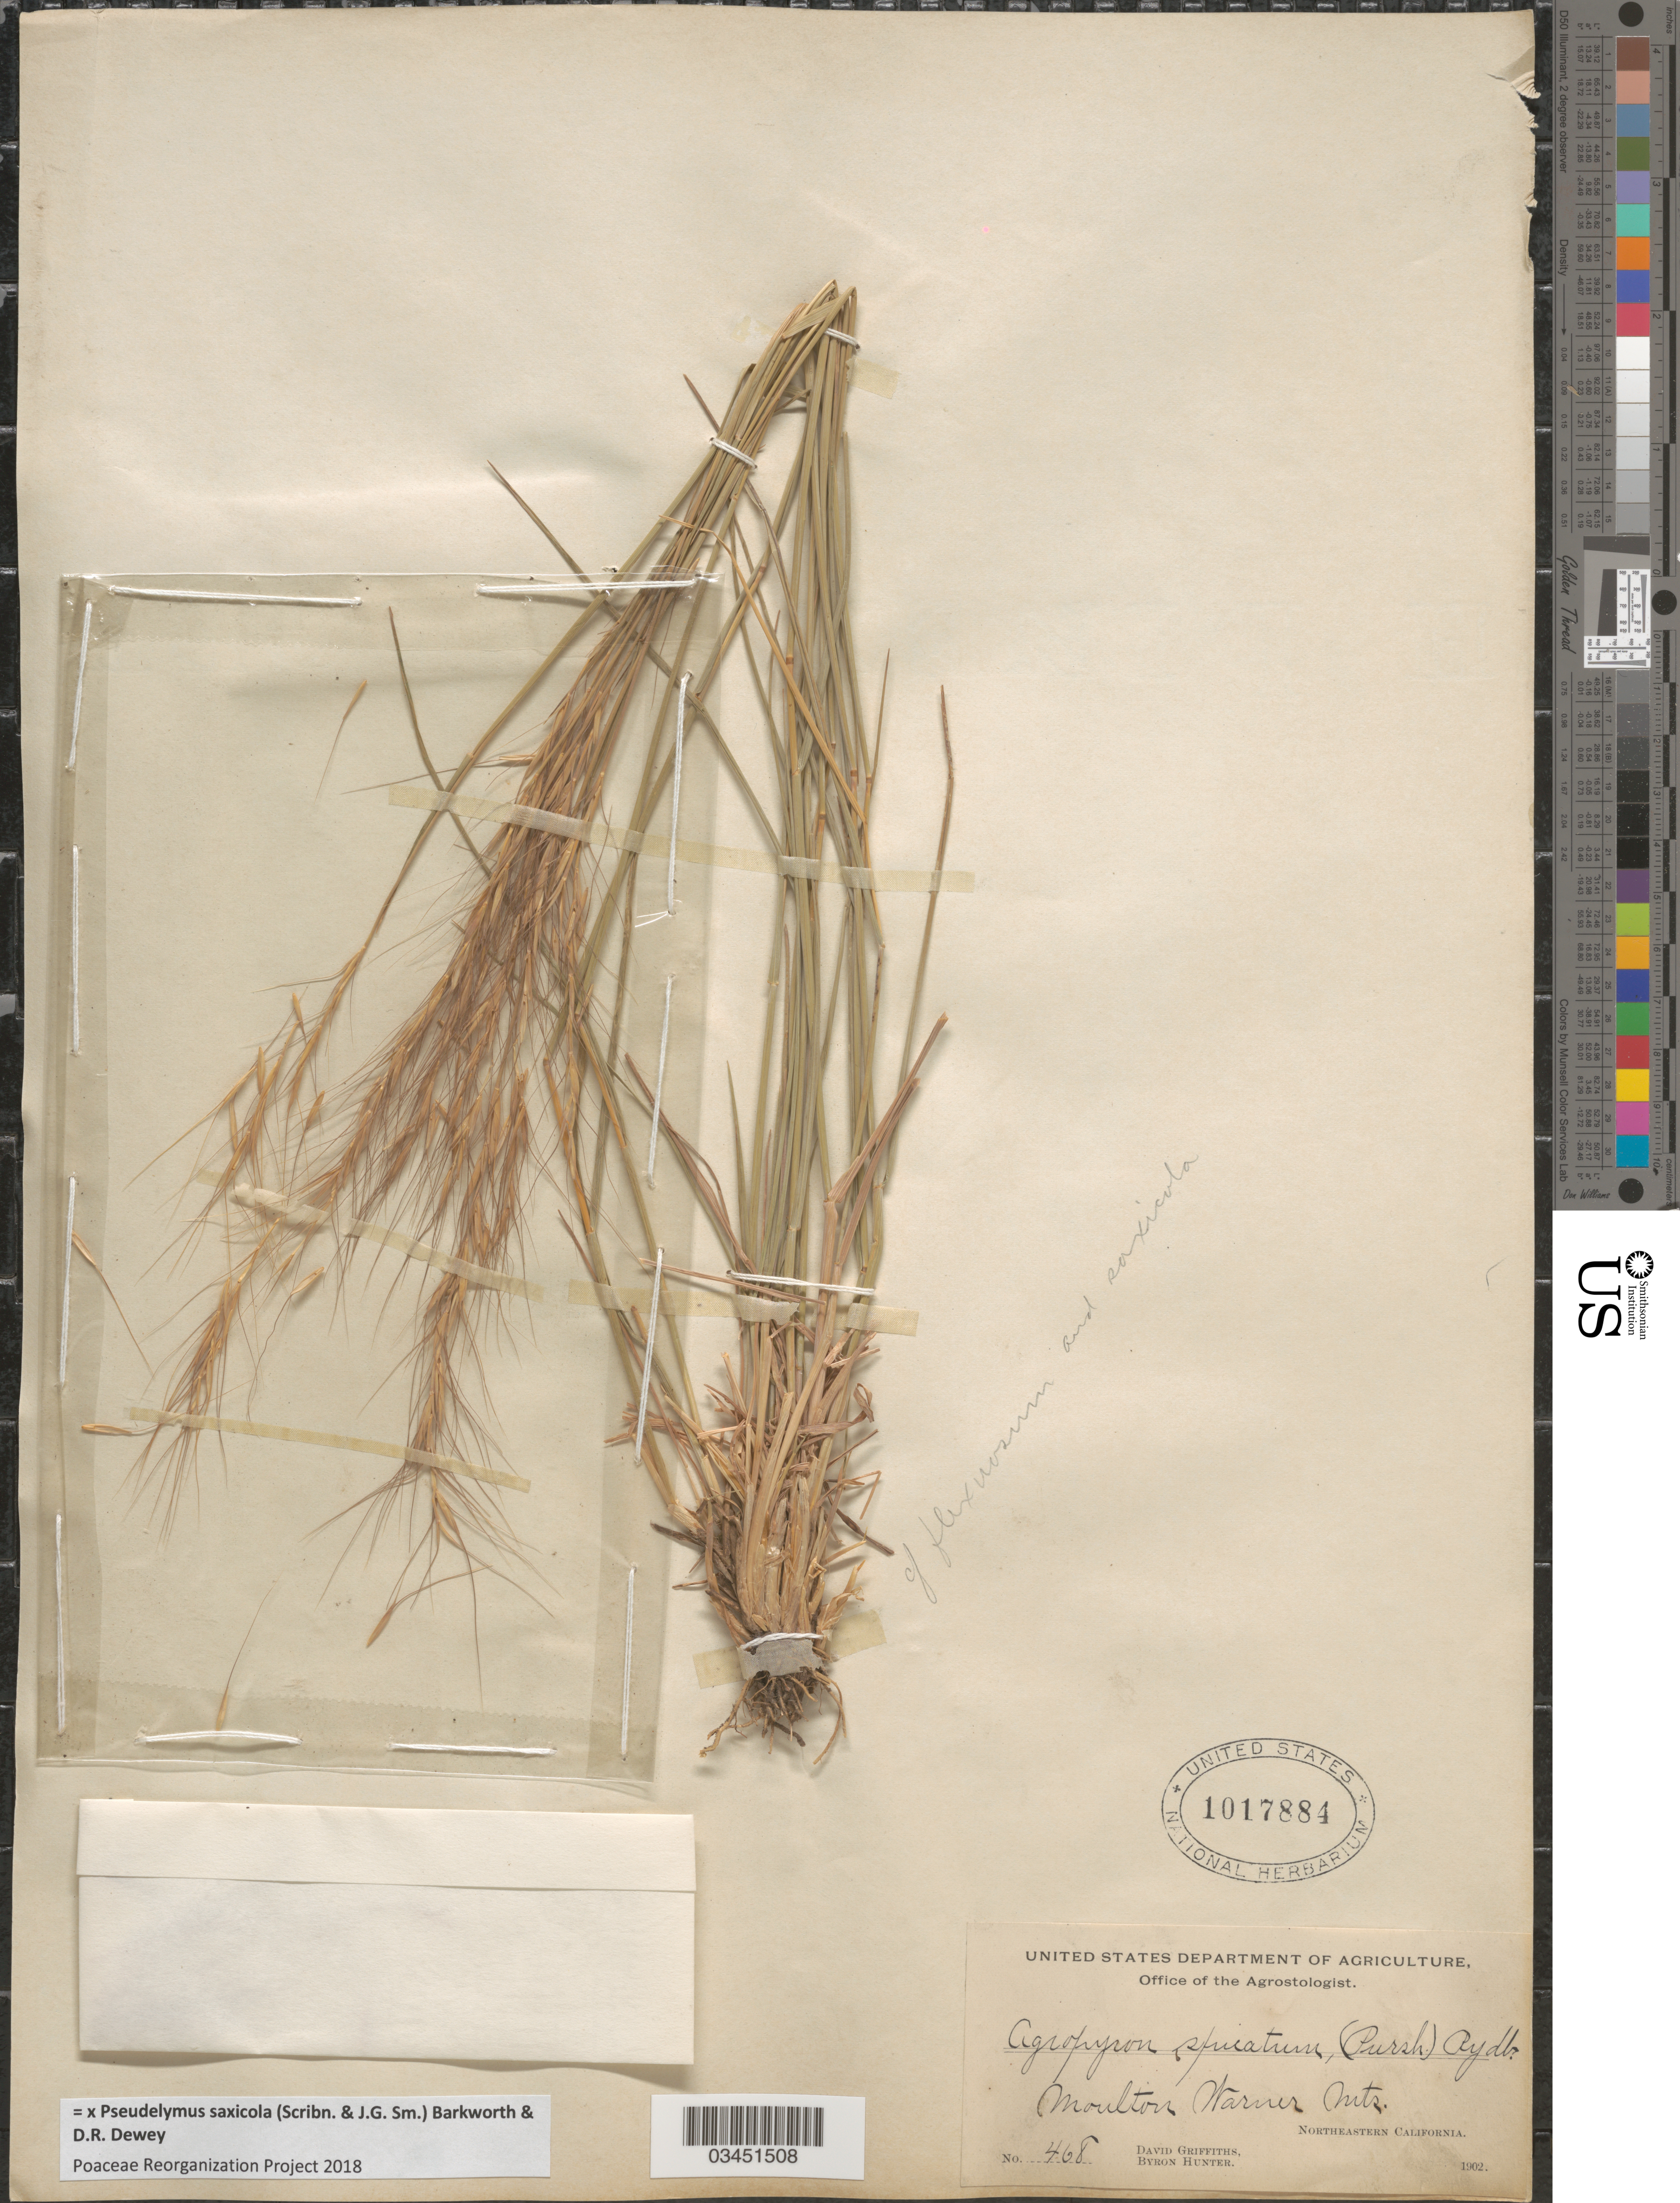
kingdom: Plantae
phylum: Tracheophyta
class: Liliopsida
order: Poales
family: Poaceae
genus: Pseudelymus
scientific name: x Pseudelymus saxicola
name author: (Scribn. & J.G. Sm.) Barkworth & Dewey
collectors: D. Griffiths & B. Hunter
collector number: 468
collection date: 1902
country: United States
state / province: California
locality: Moulton Warner Mts. Northeastern California.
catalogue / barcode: US 1017884